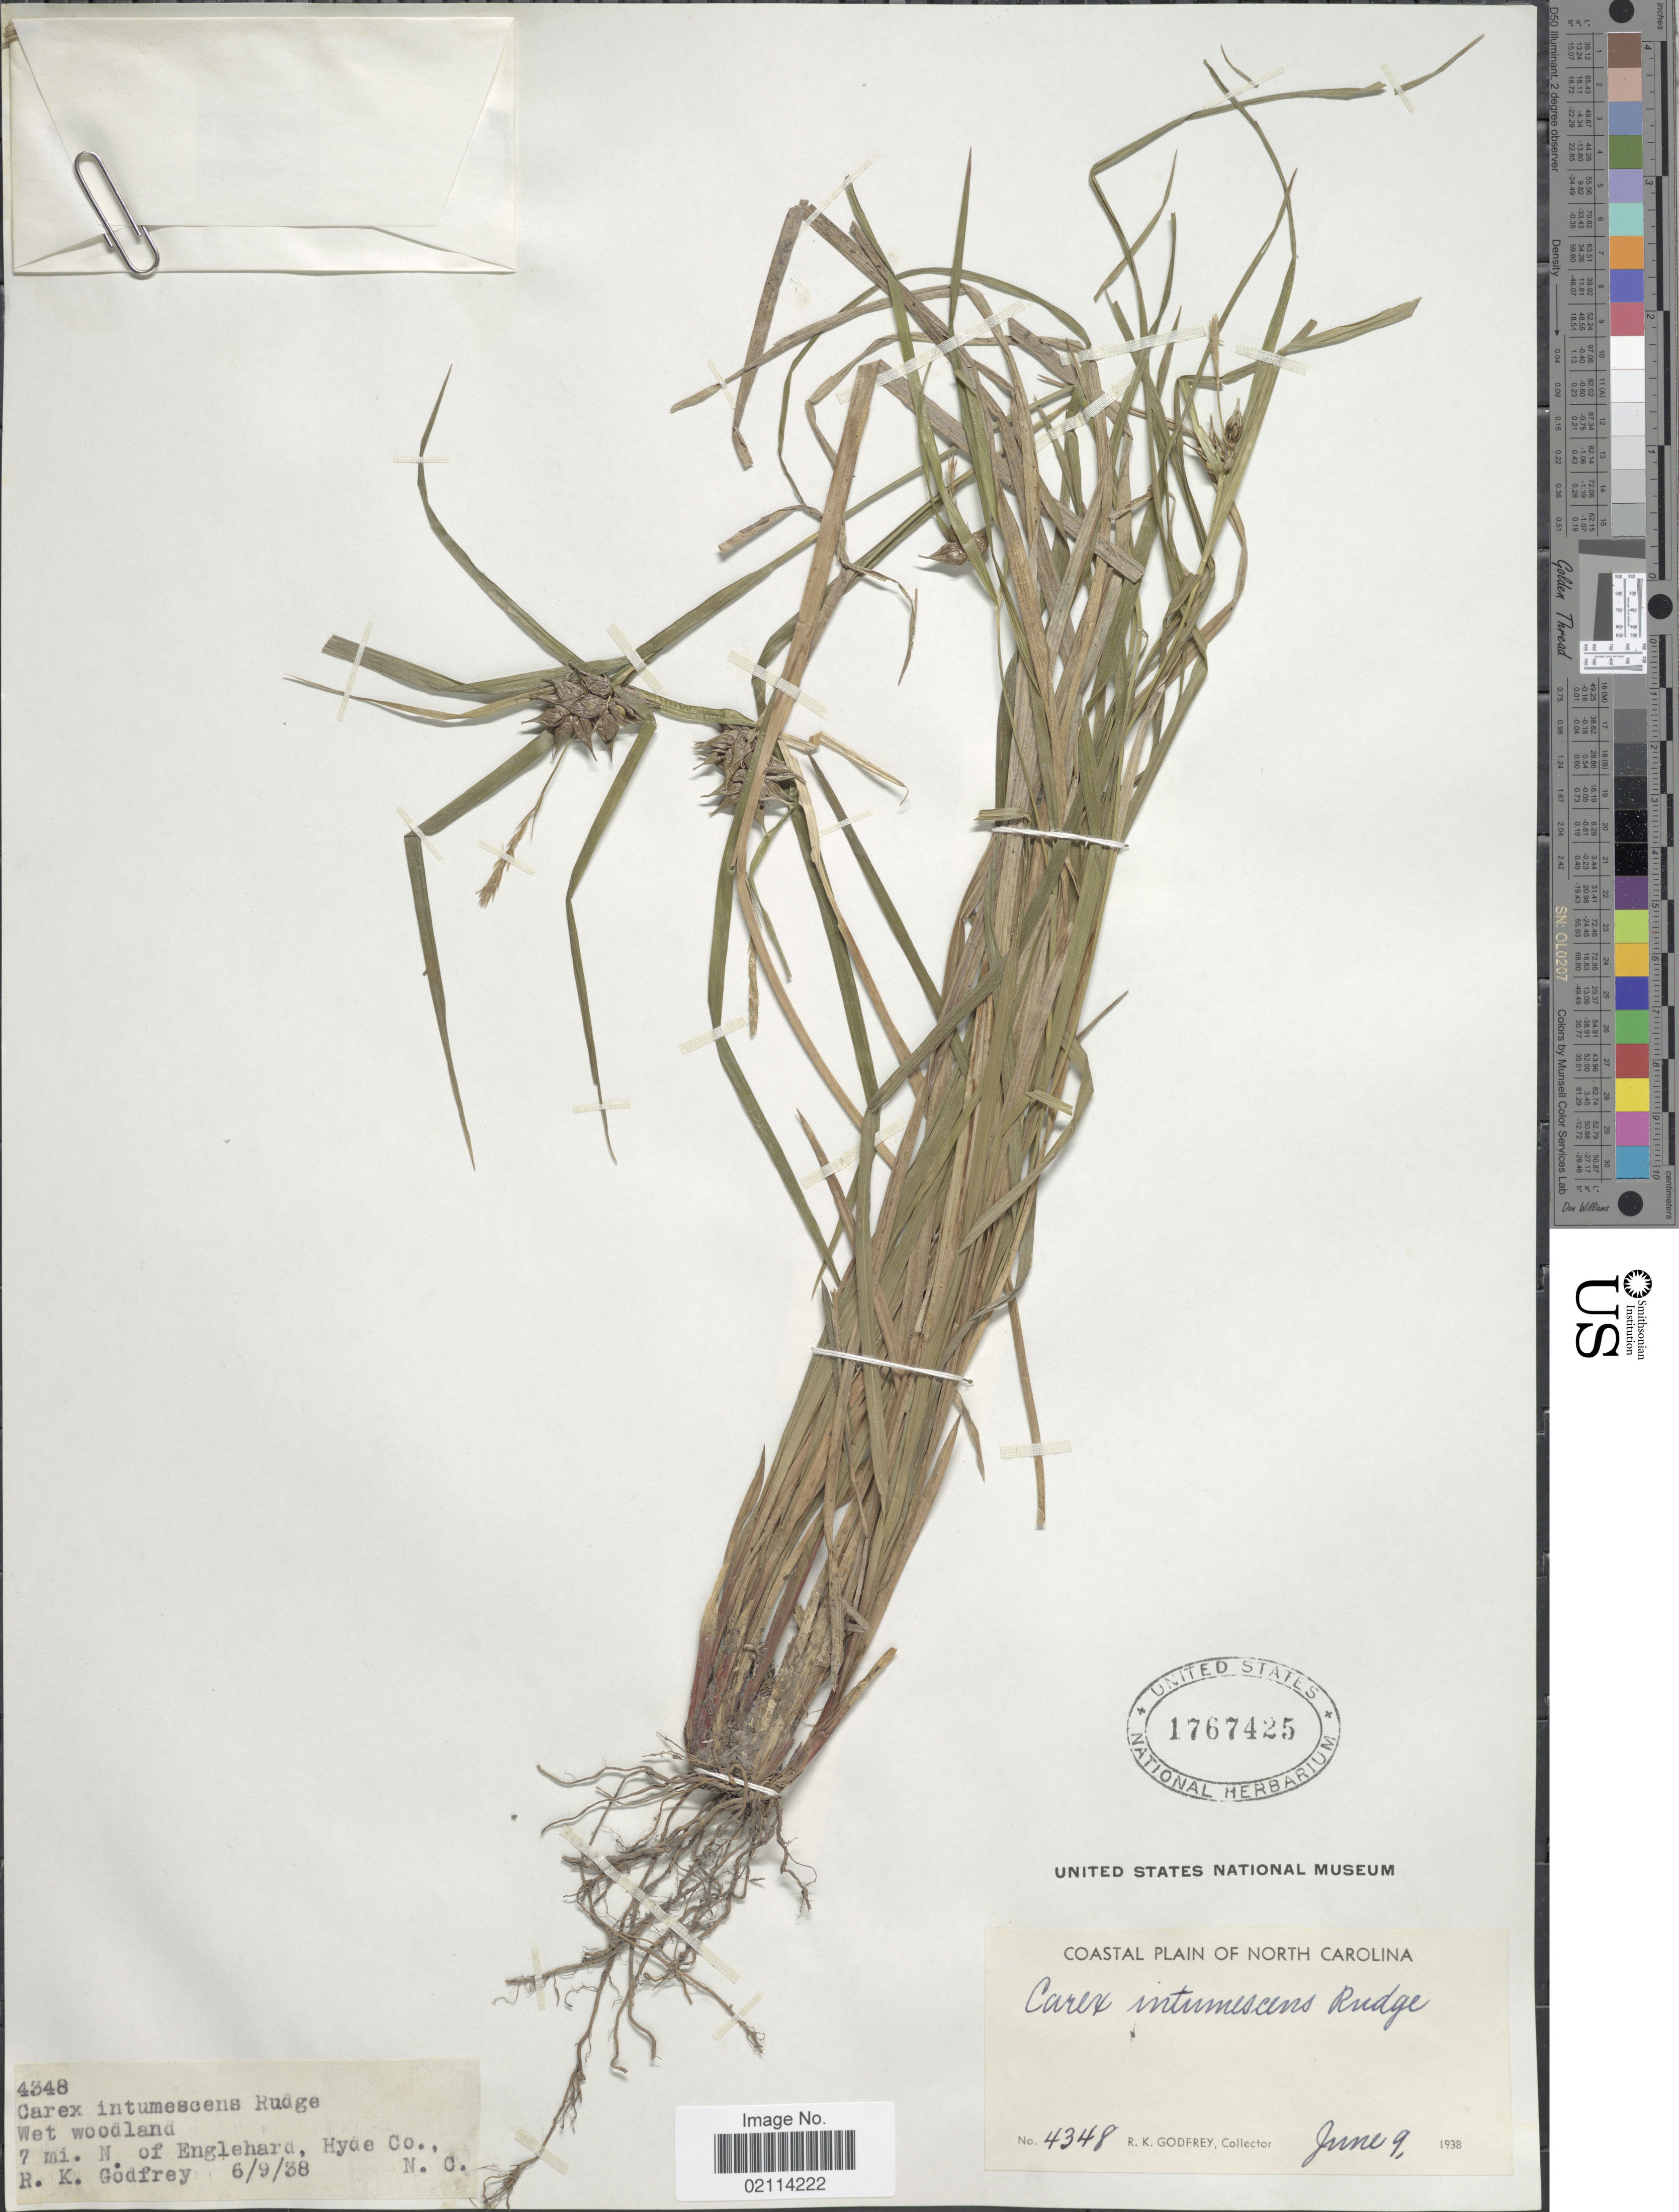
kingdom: Plantae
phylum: Tracheophyta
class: Liliopsida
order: Poales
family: Cyperaceae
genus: Carex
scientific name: Carex intumescens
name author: Rudge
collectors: R. K. Godfrey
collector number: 4348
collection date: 1938-06-09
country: United States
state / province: North Carolina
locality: Coastal Plain, wet woodland, 7 mi. N of Englehard, Hyde Co.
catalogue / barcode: US 1767425